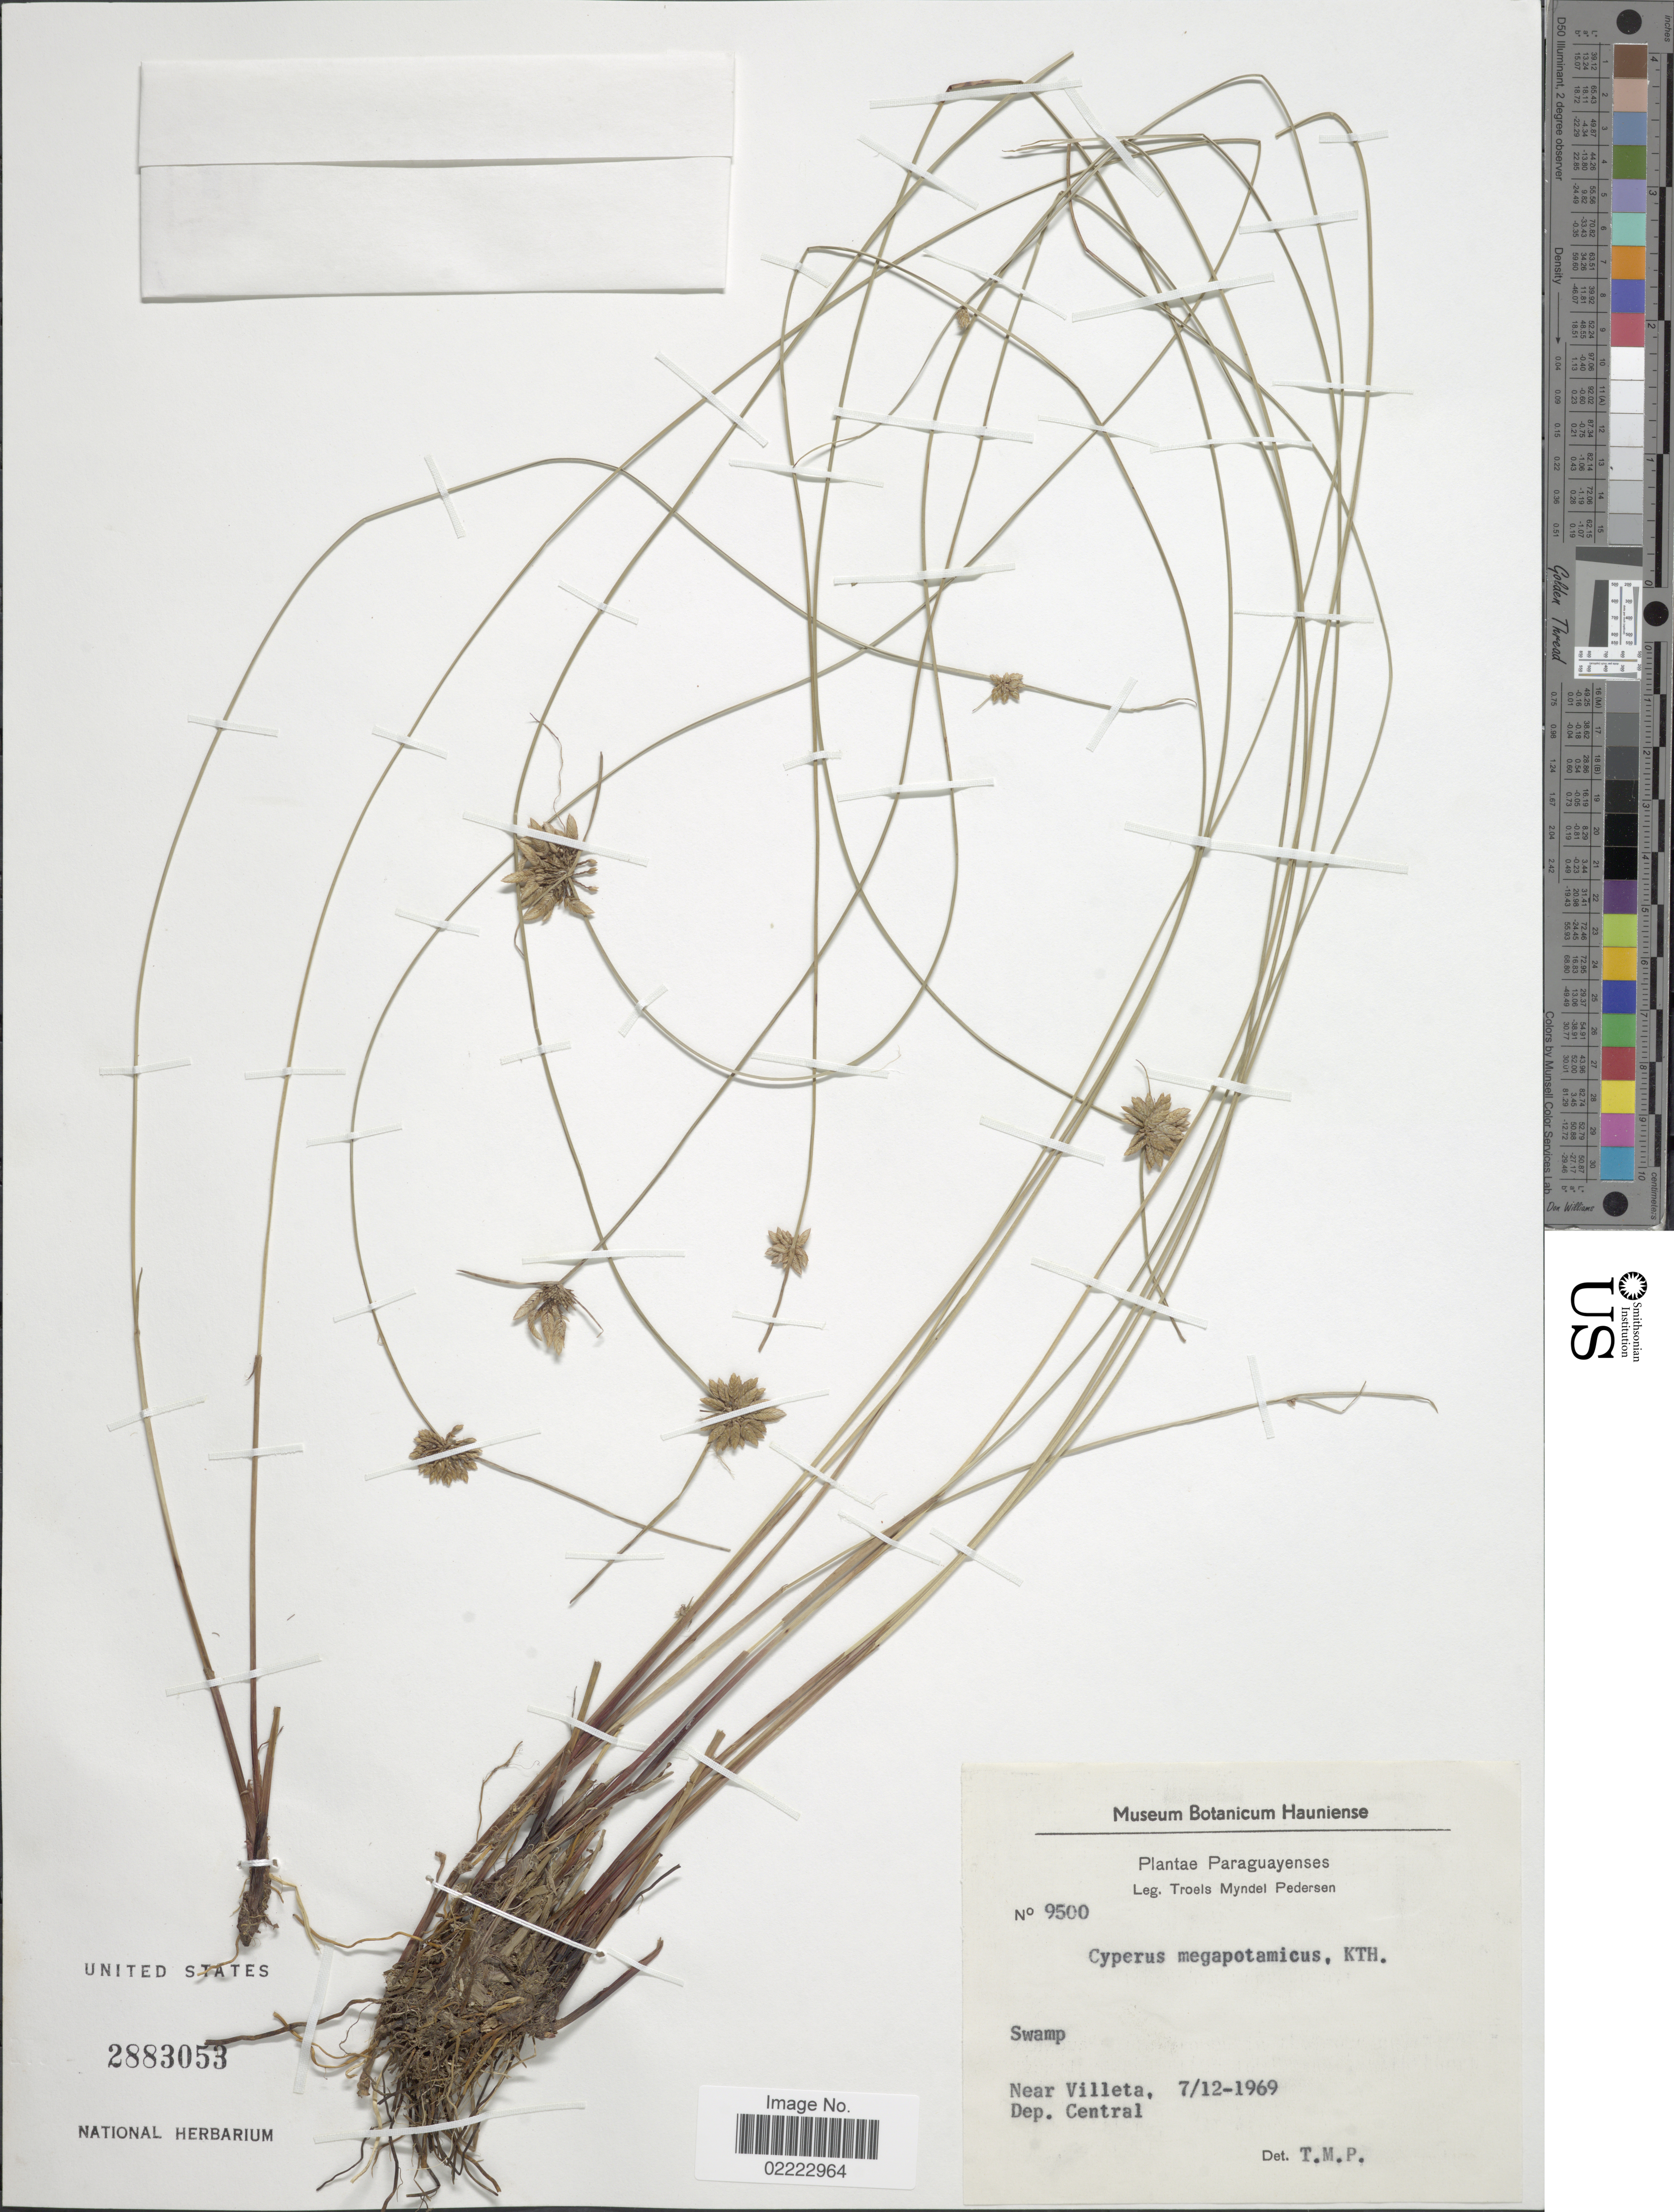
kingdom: Plantae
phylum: Tracheophyta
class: Liliopsida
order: Poales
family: Cyperaceae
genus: Cyperus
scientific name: Cyperus megapotamicus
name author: (A. Dietr.) Kunth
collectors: T. Pederson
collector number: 9500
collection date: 1969-12-07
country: Paraguay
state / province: Central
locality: Near Villeta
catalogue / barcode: US 2883053